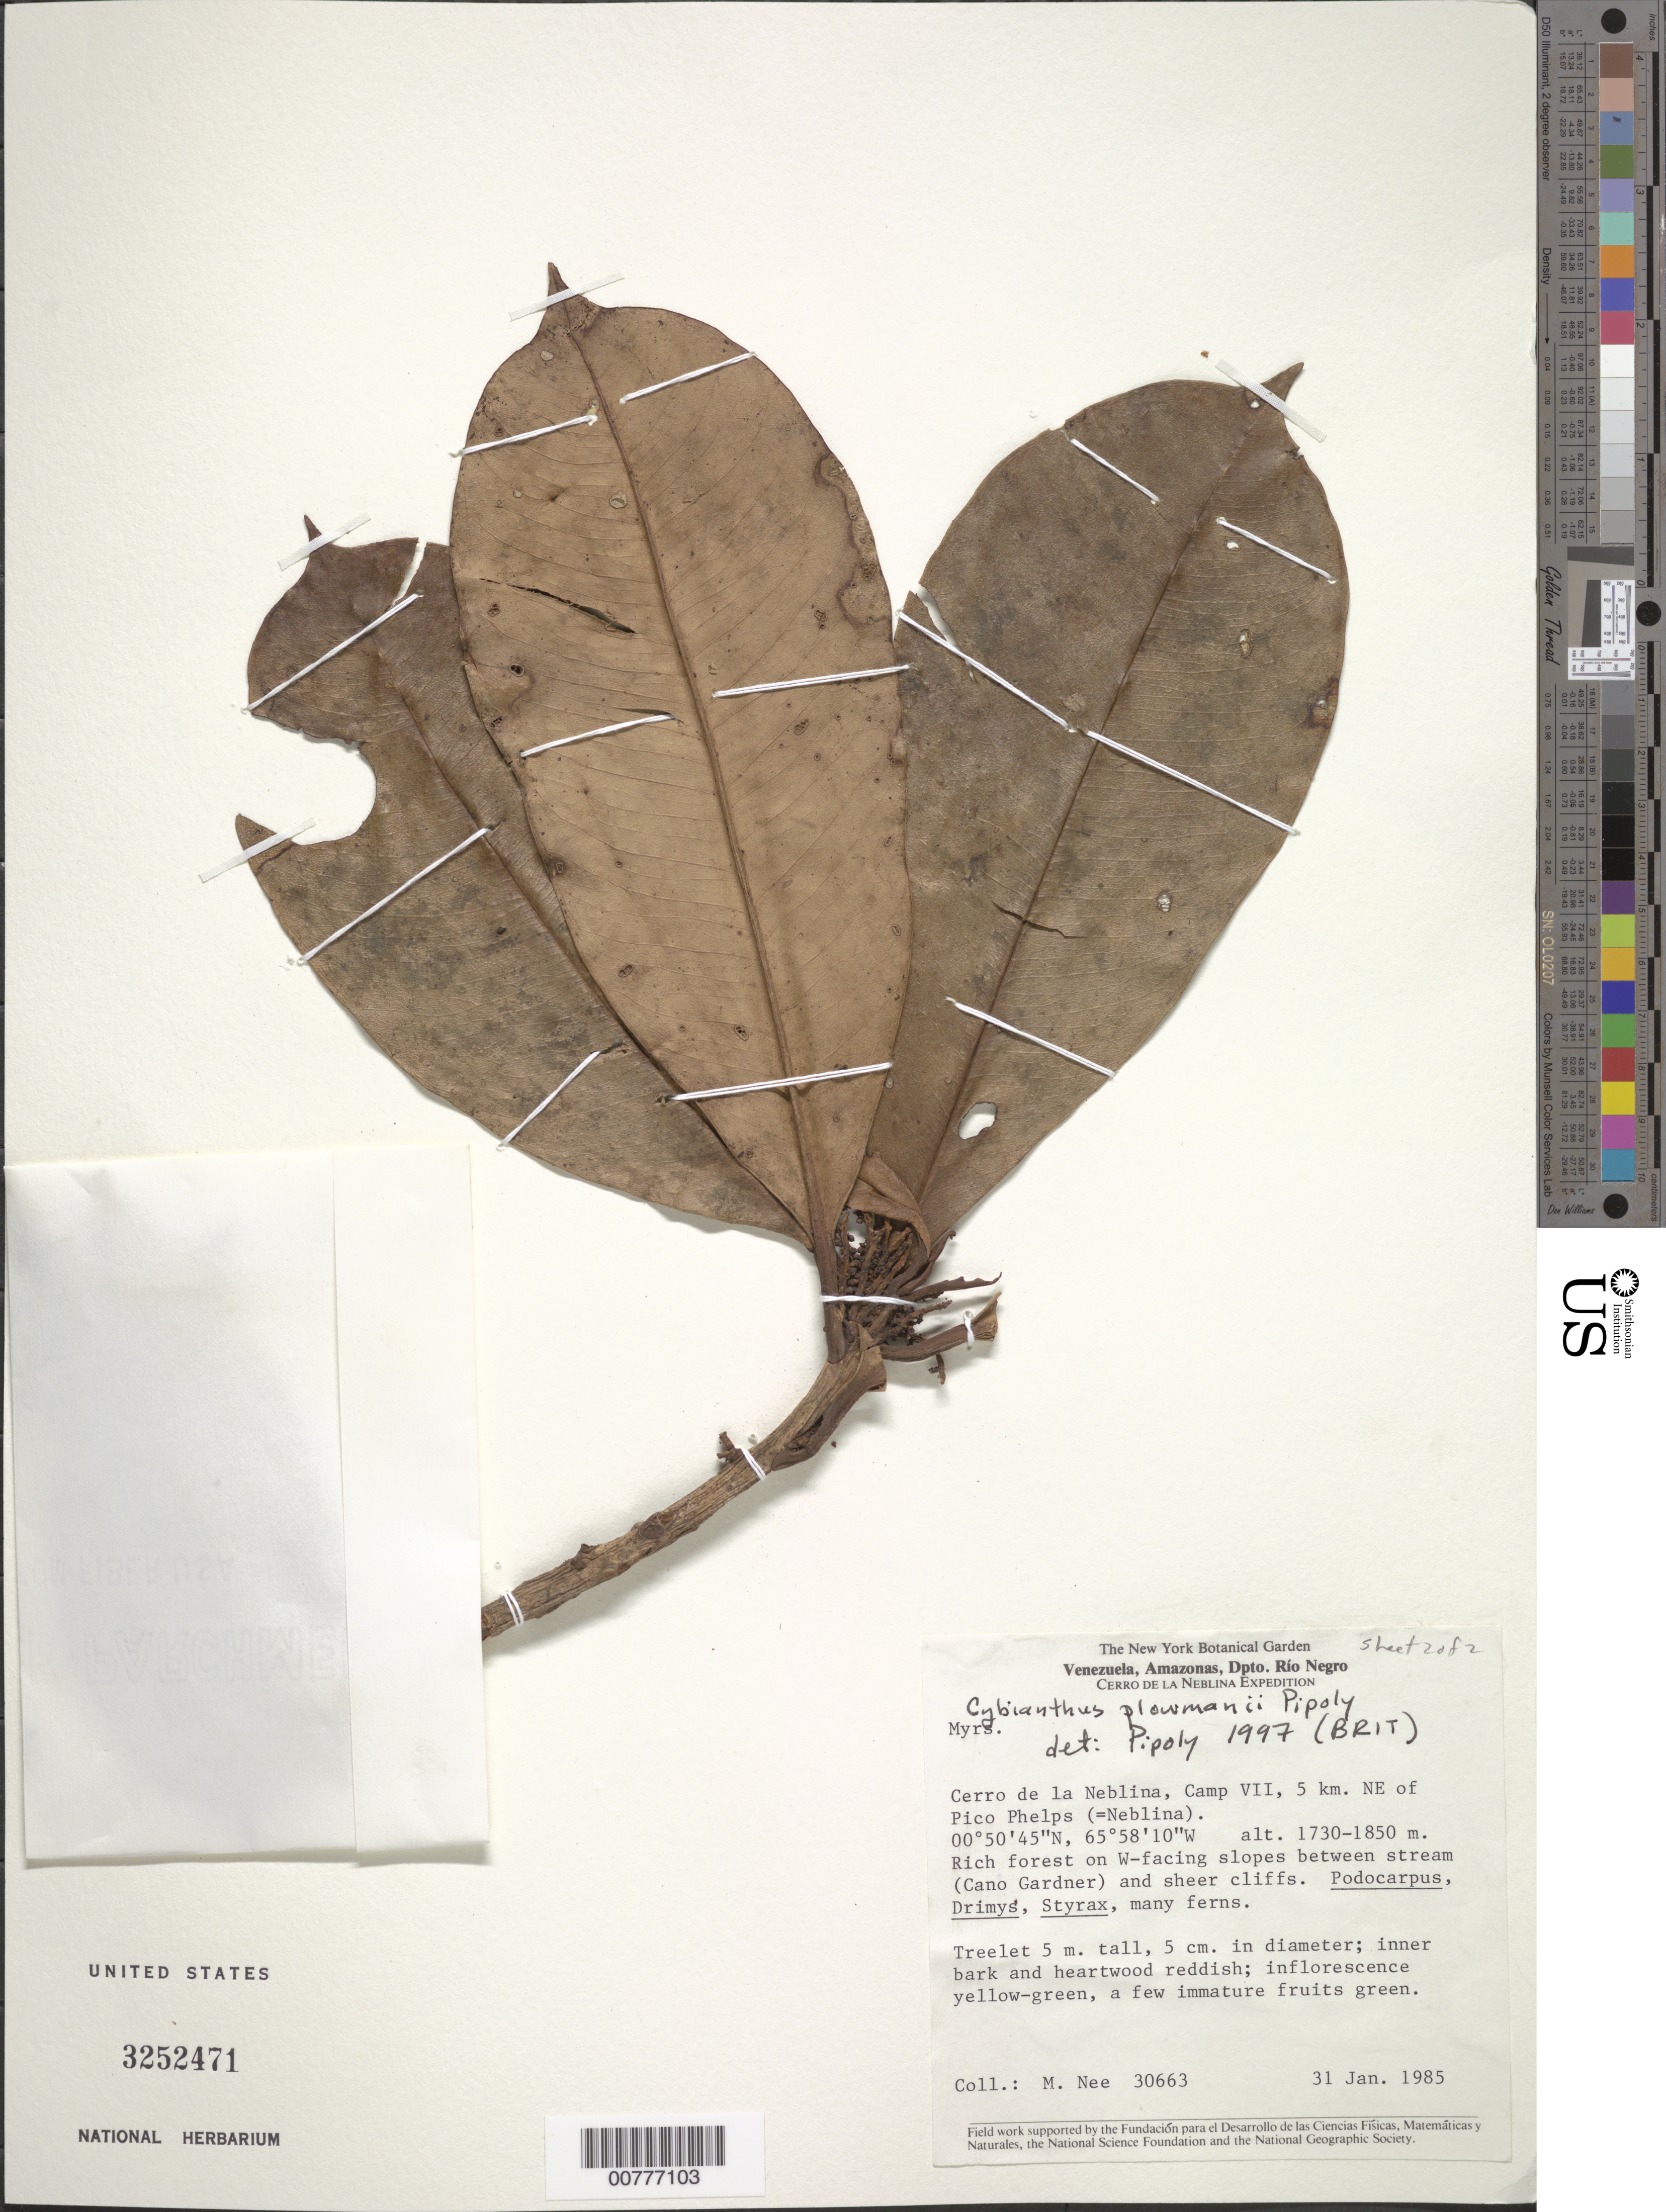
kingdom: Plantae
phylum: Tracheophyta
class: Magnoliopsida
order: Ericales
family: Primulaceae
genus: Cybianthus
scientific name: Cybianthus plowmanii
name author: Pipoly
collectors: M. Nee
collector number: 30663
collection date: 1985-01-31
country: Venezuela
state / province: Amazonas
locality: Dpto. Río Negro, Cerro de la Neblina, Camp VII, 5 km. NE of Pico Phelps (=Neblina), Rich forest on W-facing slopes between stream (Cano Gardner) and sheer cliffs.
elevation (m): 1730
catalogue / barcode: US 3252471